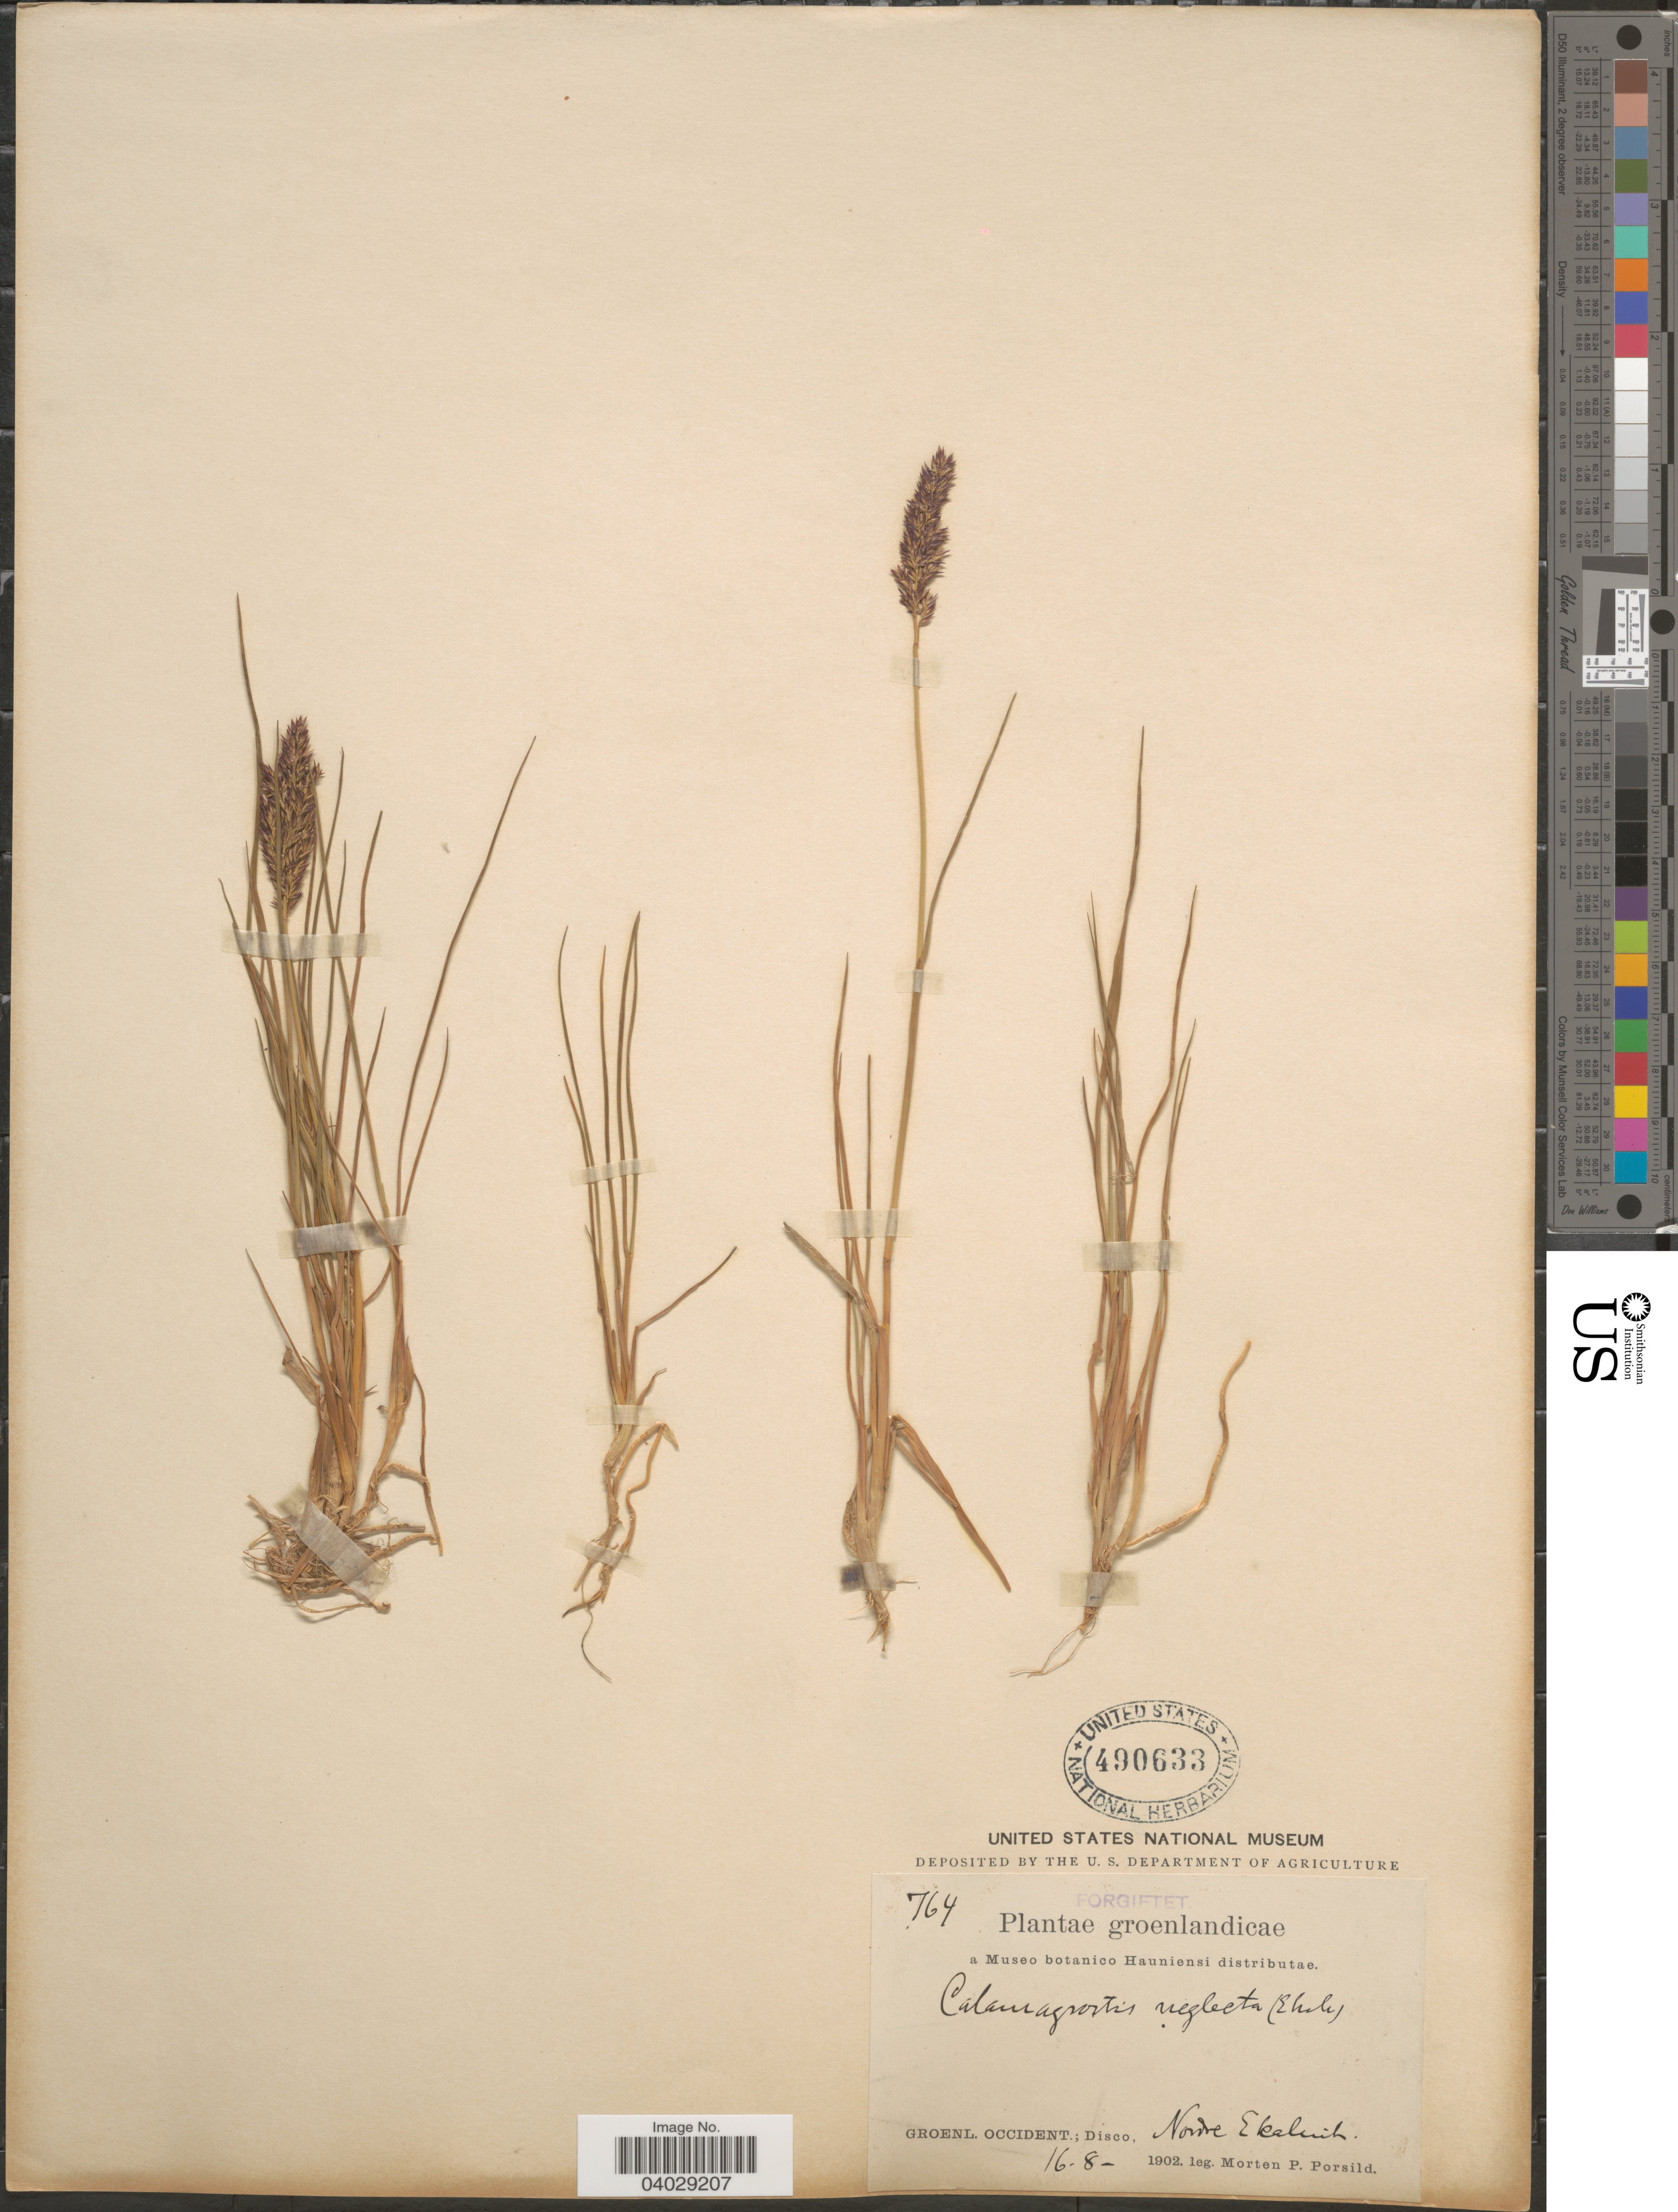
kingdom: Plantae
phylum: Tracheophyta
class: Liliopsida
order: Poales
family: Poaceae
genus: Calamagrostis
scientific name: Calamagrostis neglecta (Ehrh.) Gaertner et al.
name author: (Ehrhart) G. Gaertn. et al.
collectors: M. P. Porsild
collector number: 764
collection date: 1902-08-16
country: Greenland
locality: Groenlandicae. Groenl. Occident.; Disco, Norte Ekaluit.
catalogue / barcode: US 490633